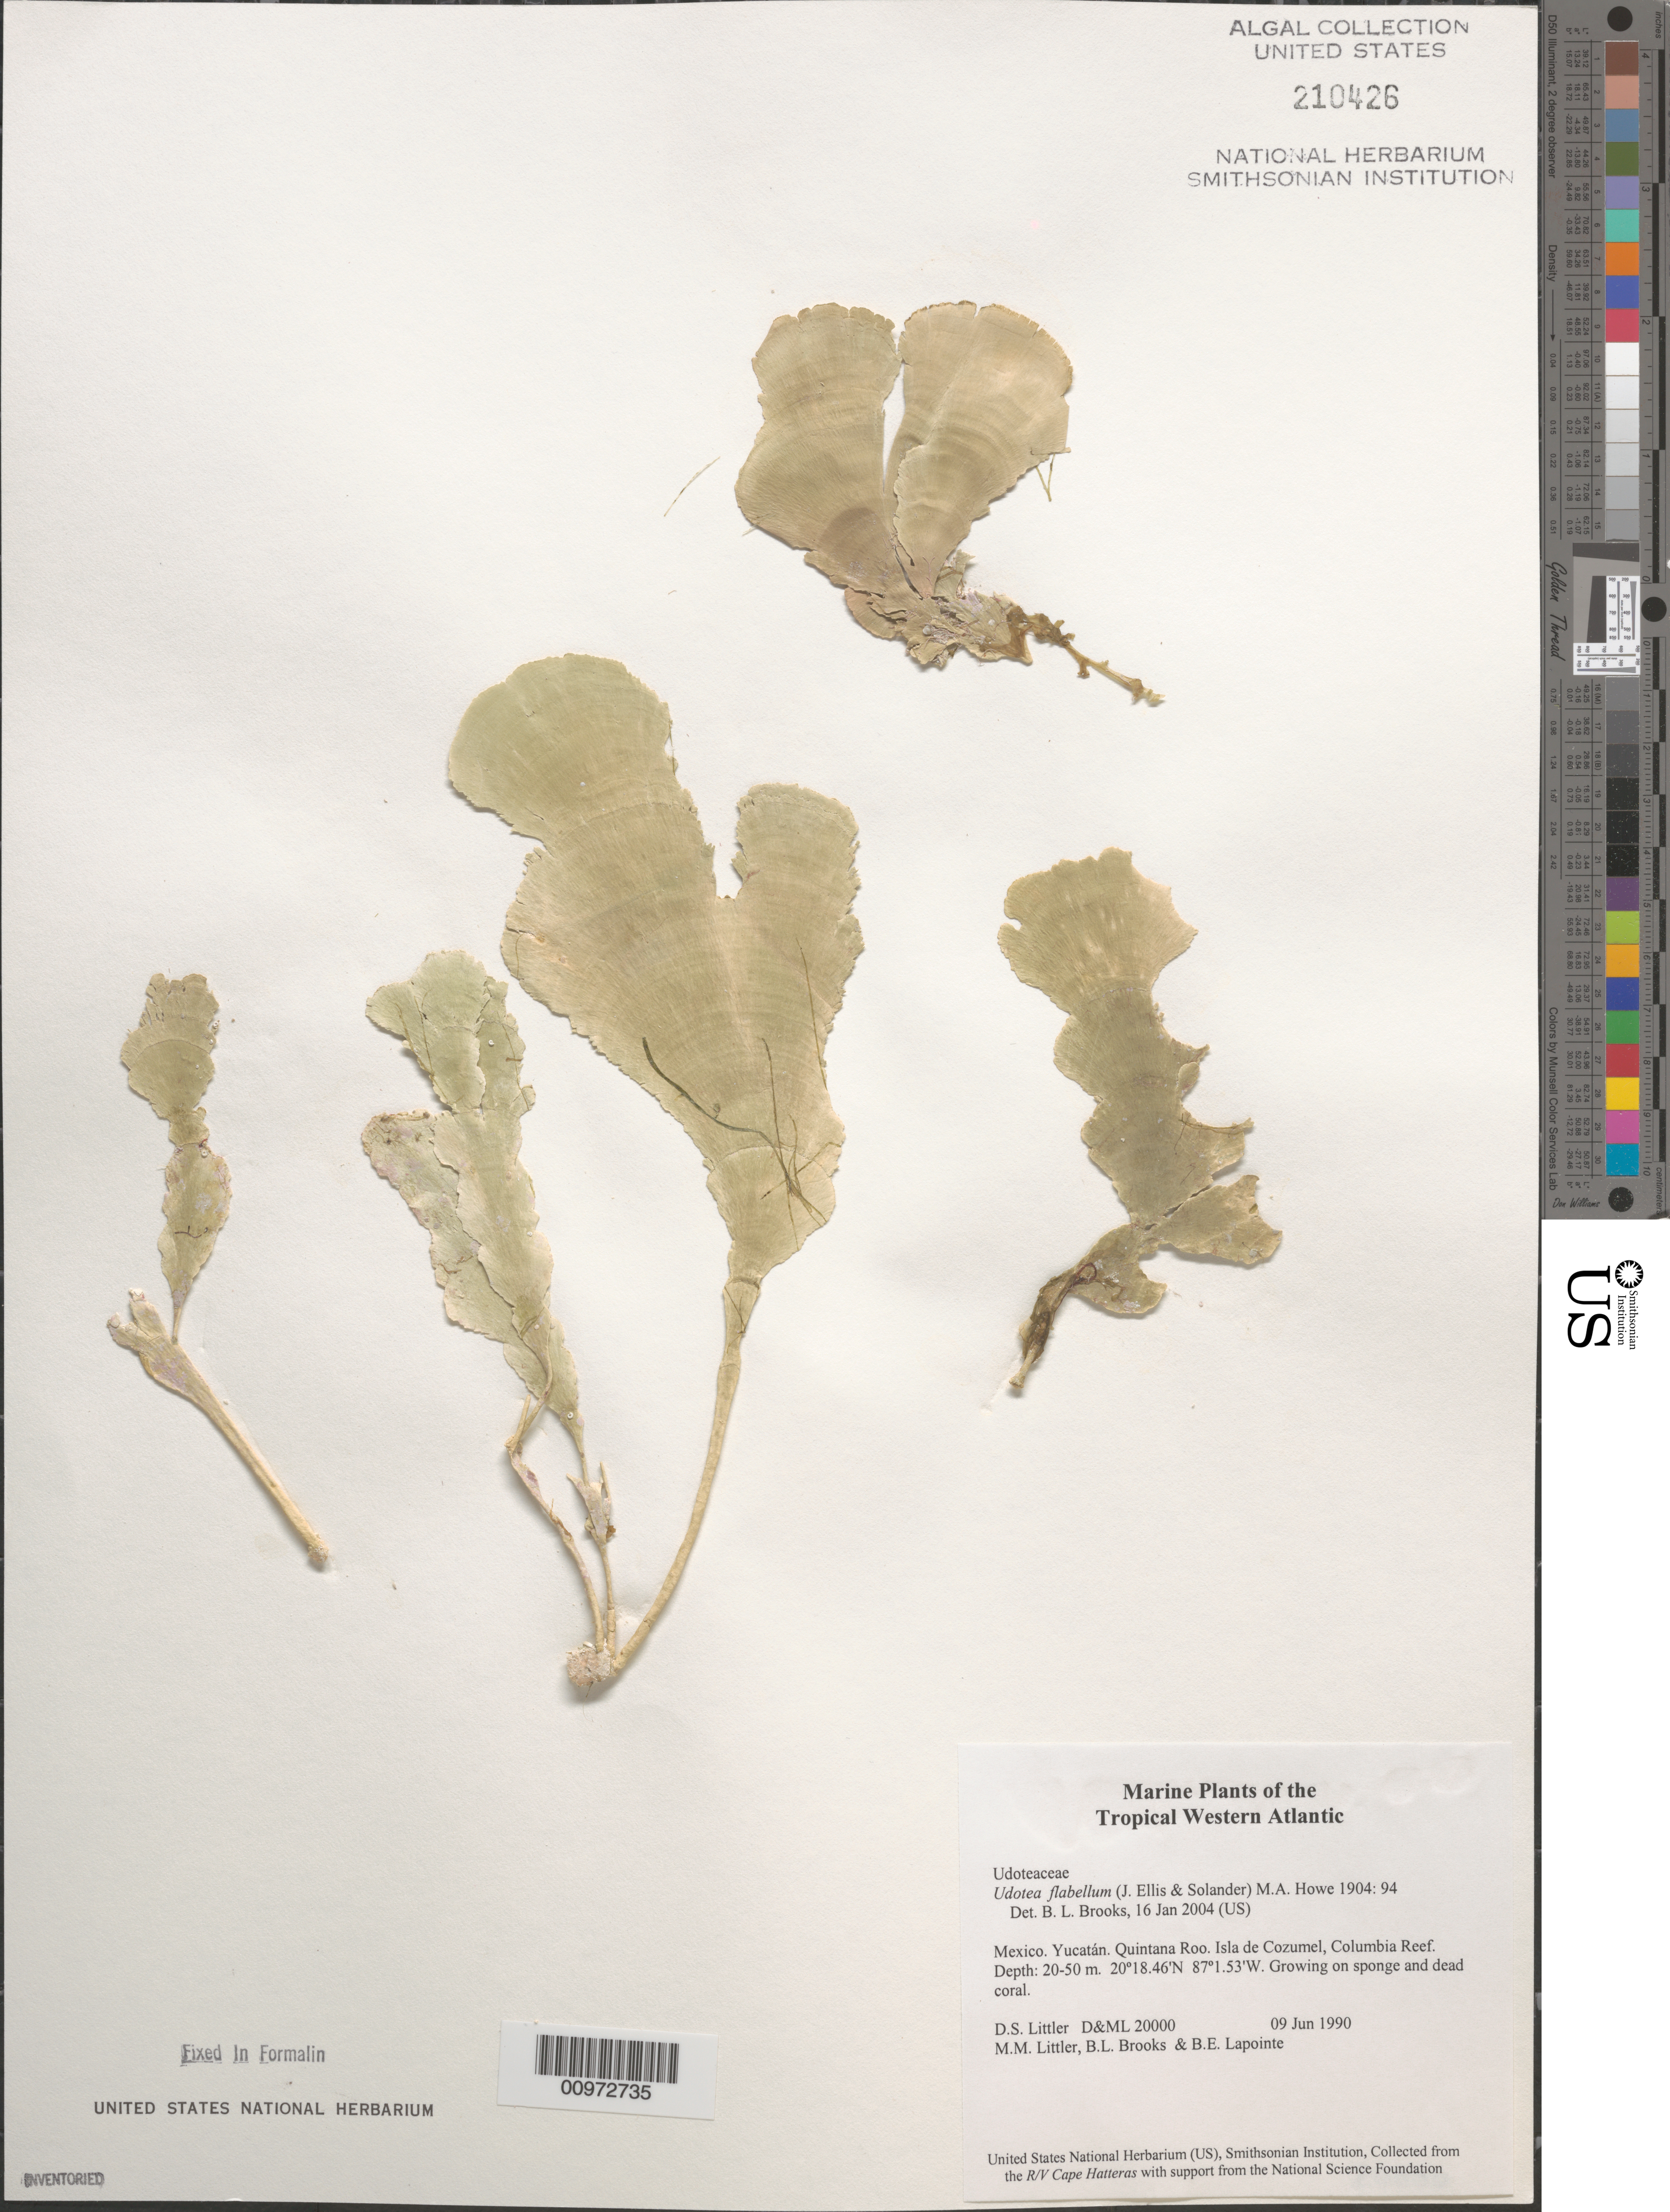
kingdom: Plantae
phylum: Chlorophyta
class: Ulvophyceae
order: Bryopsidales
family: Udoteaceae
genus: Udotea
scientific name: Udotea flabellum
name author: (J. Ellis & Sol.) M. Howe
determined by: Brooks, B. L., (BOT), Smithsonian Institution - National Museum of Natural History (UNITED STATES)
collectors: D. S. Littler, M. M. Littler, B. Brooks & B. Lapointe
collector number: D&ML 20000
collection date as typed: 09 Jun 1990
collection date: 1990-06-09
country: Mexico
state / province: Quintana Roo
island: Isla Cozumel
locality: Columbia Reef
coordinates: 20 18.46'N, 87 1.53'W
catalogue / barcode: US 210426